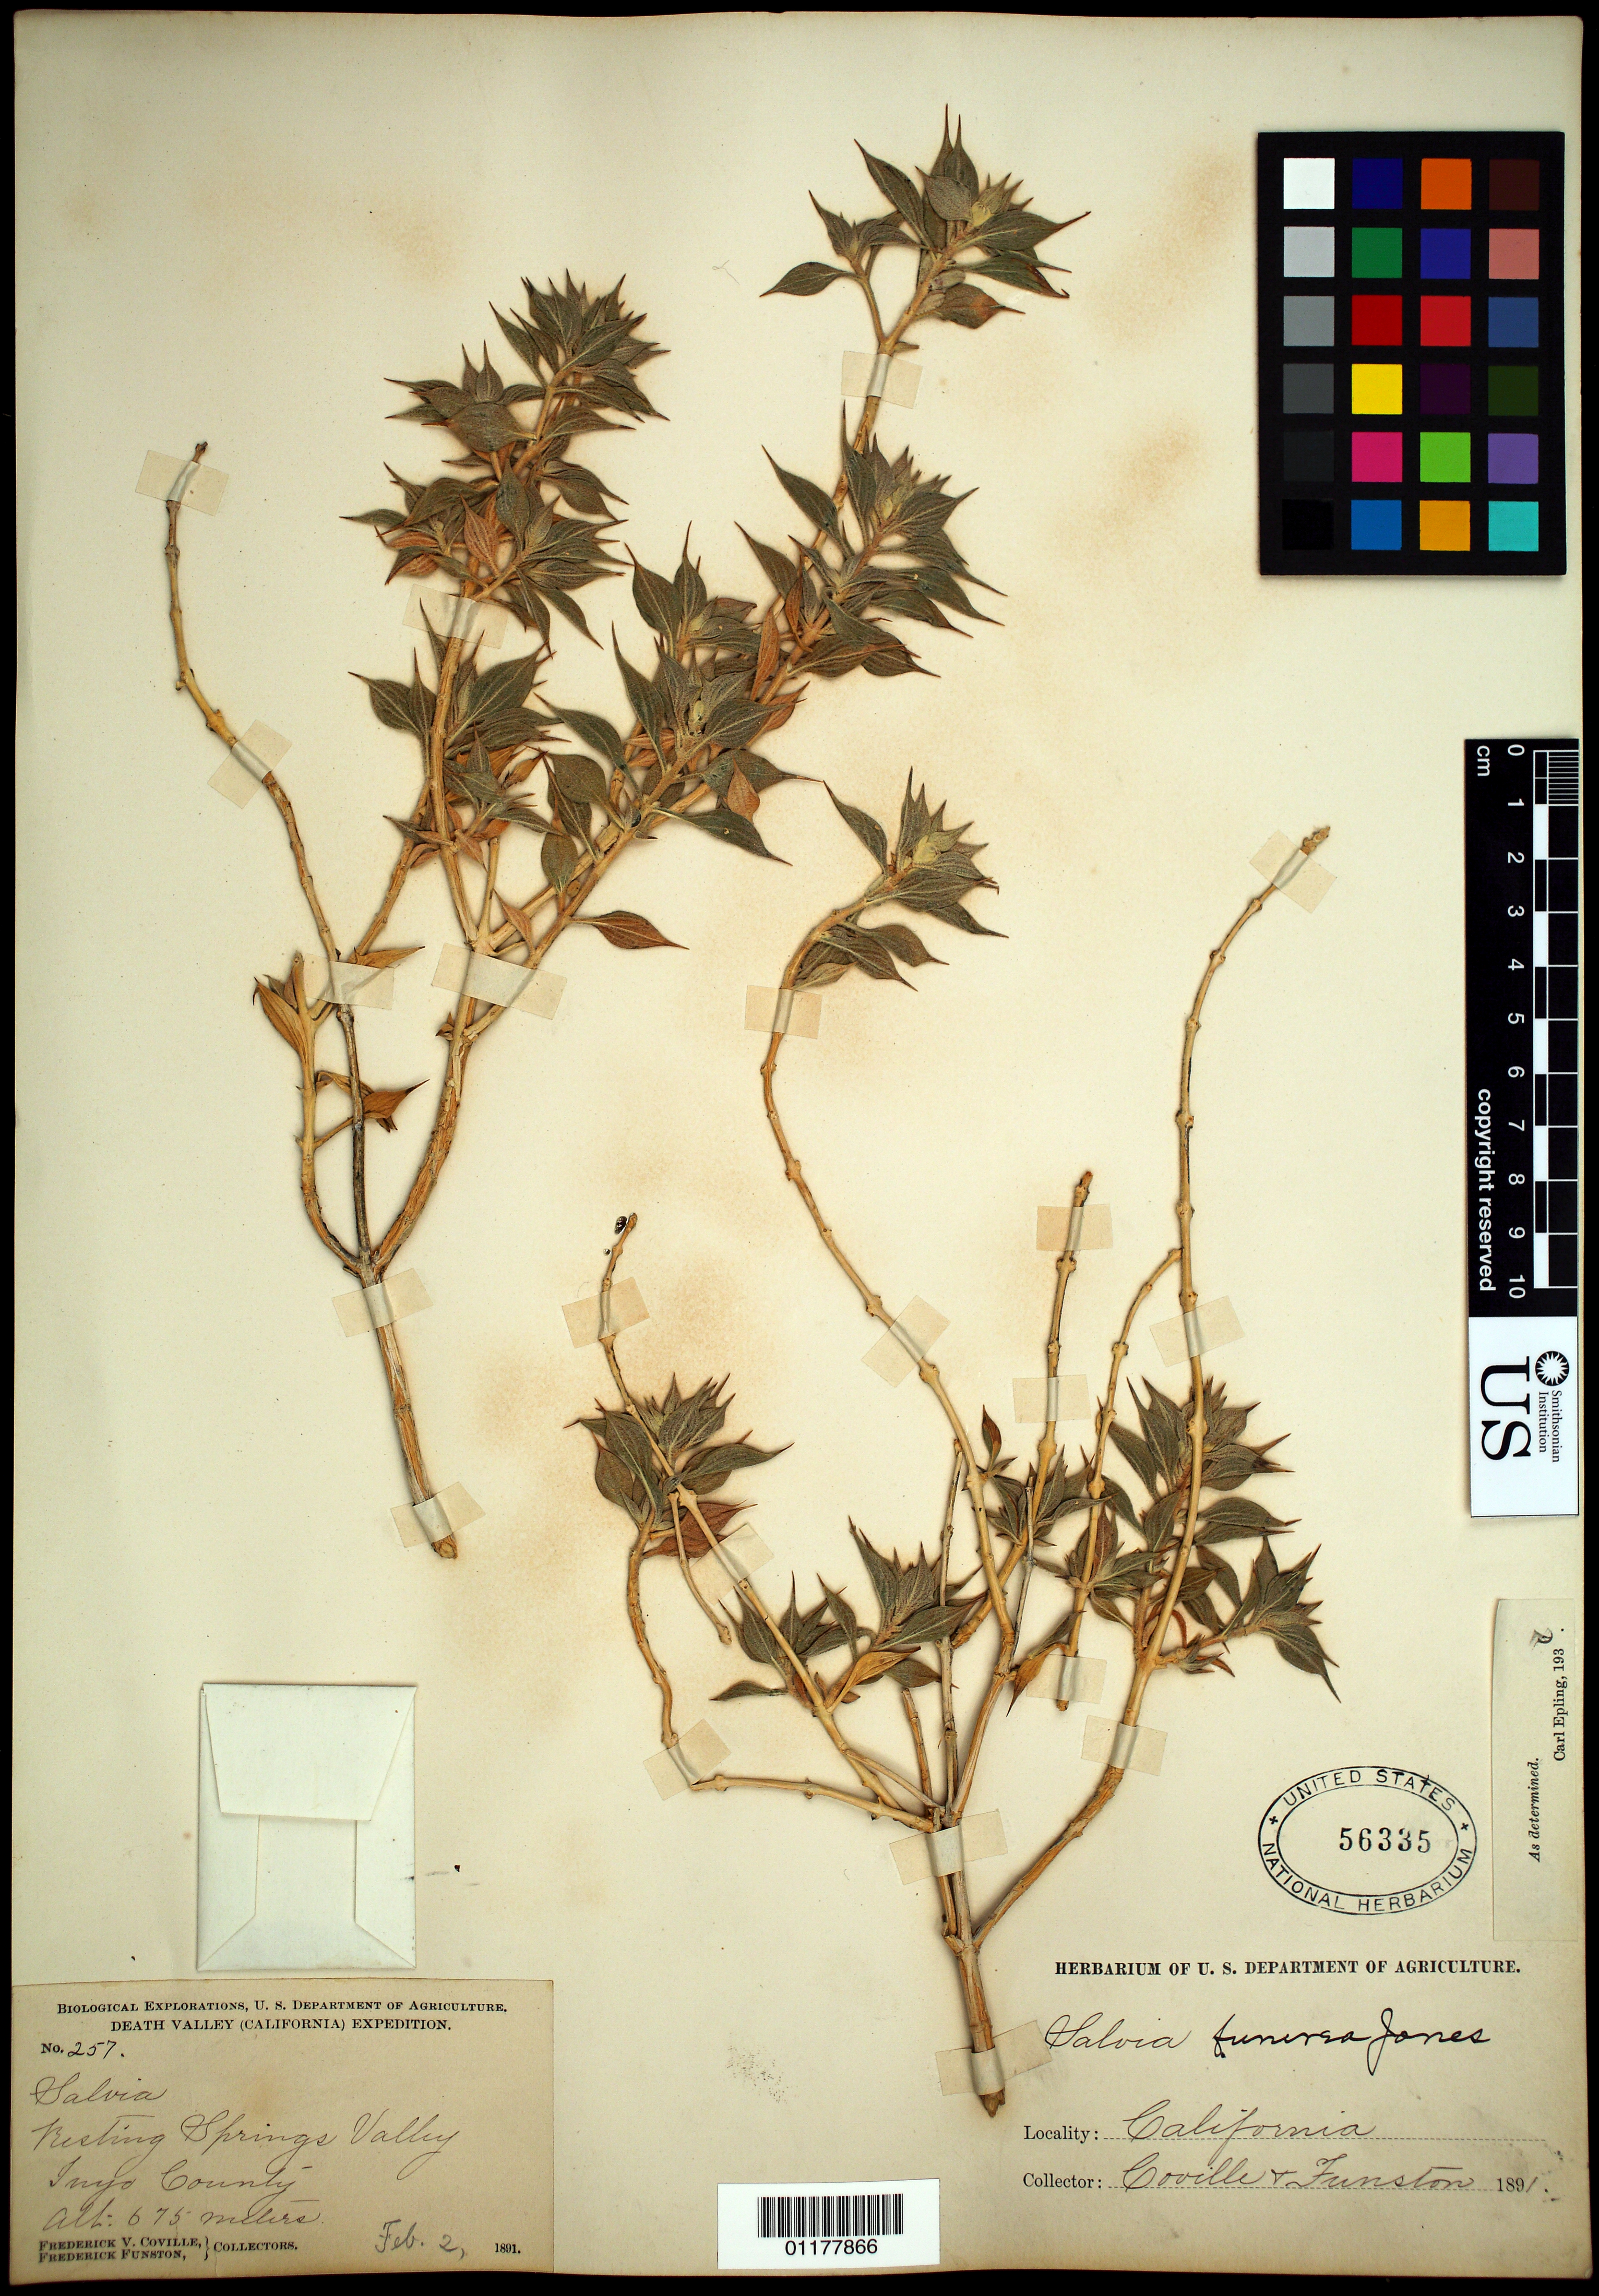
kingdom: Plantae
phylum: Tracheophyta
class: Magnoliopsida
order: Lamiales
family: Lamiaceae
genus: Salvia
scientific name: Salvia funerea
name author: M.E. Jones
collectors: F. V. Coville & F. Funston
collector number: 257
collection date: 1891-02-02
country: United States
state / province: California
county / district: Inyo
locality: Resting Springs Valley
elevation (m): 675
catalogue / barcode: US 56335